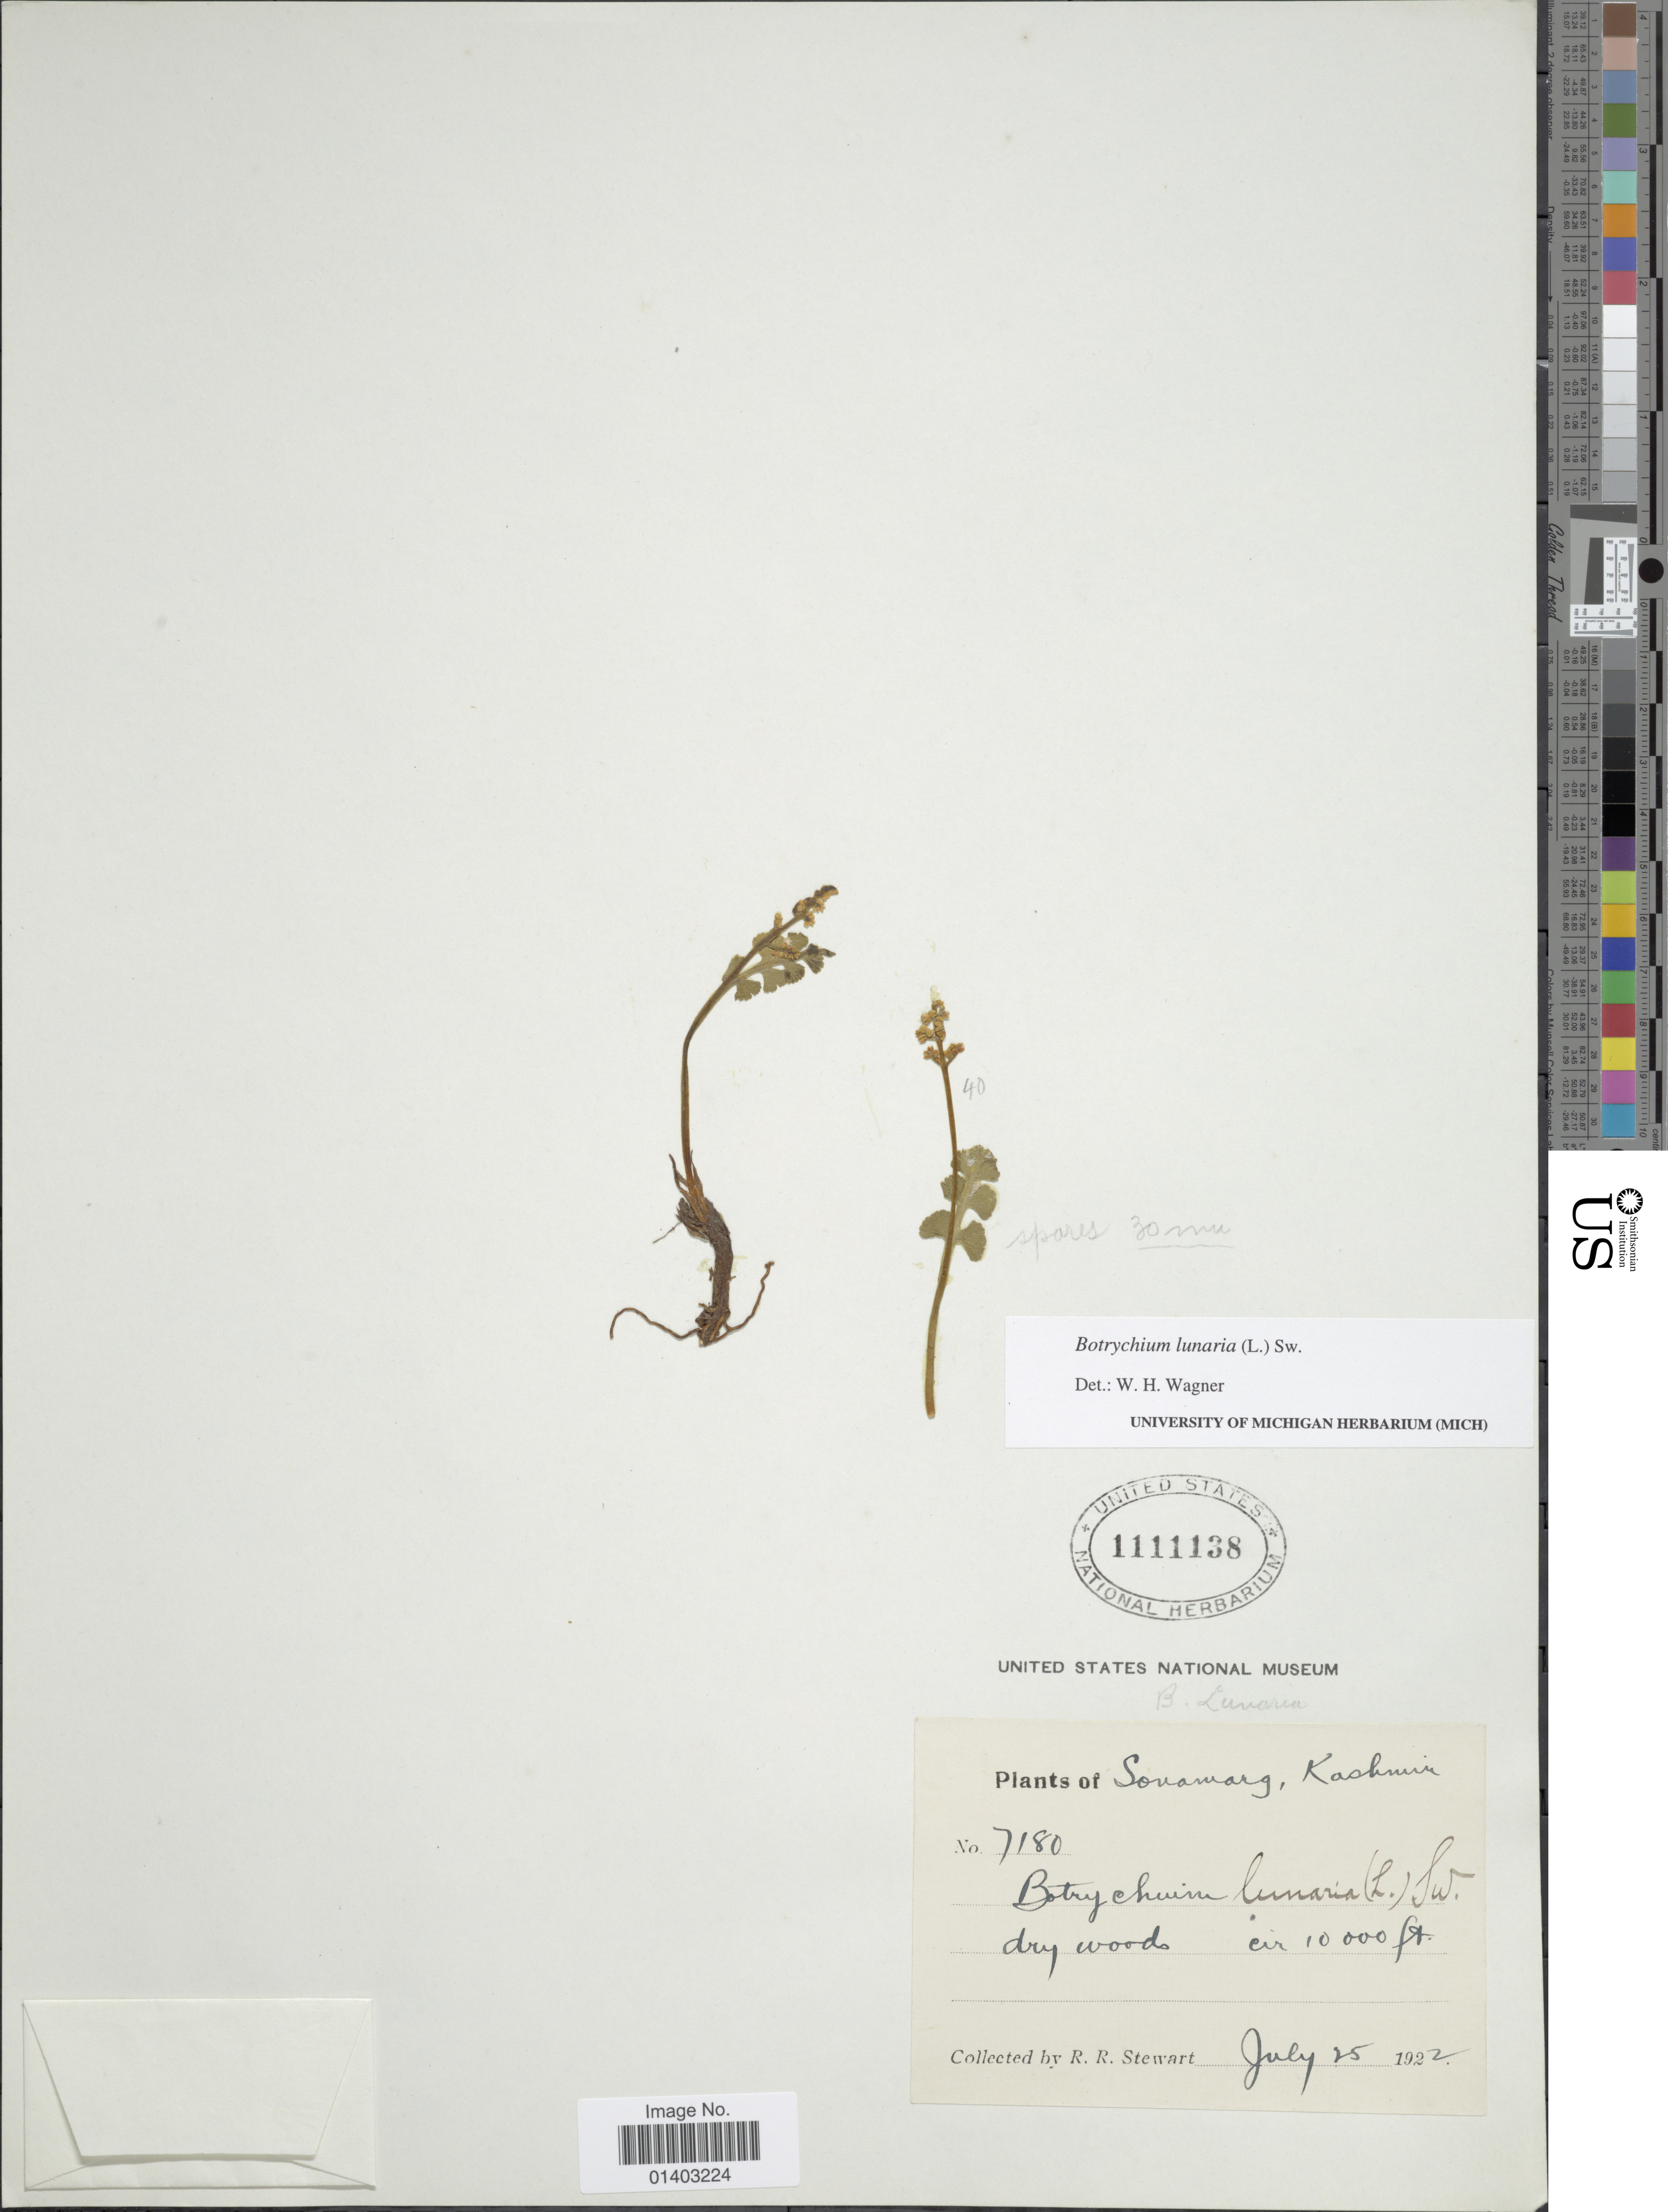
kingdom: Plantae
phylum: Tracheophyta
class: Polypodiopsida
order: Ophioglossales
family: Ophioglossaceae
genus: Botrychium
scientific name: Botrychium lunaria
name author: (L.) Sw.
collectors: R. R. Stewart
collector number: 7180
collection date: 1922-07-25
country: India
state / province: Jammu and Kashmir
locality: Sonamarg, Kashmir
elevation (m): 3048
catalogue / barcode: US 1111138